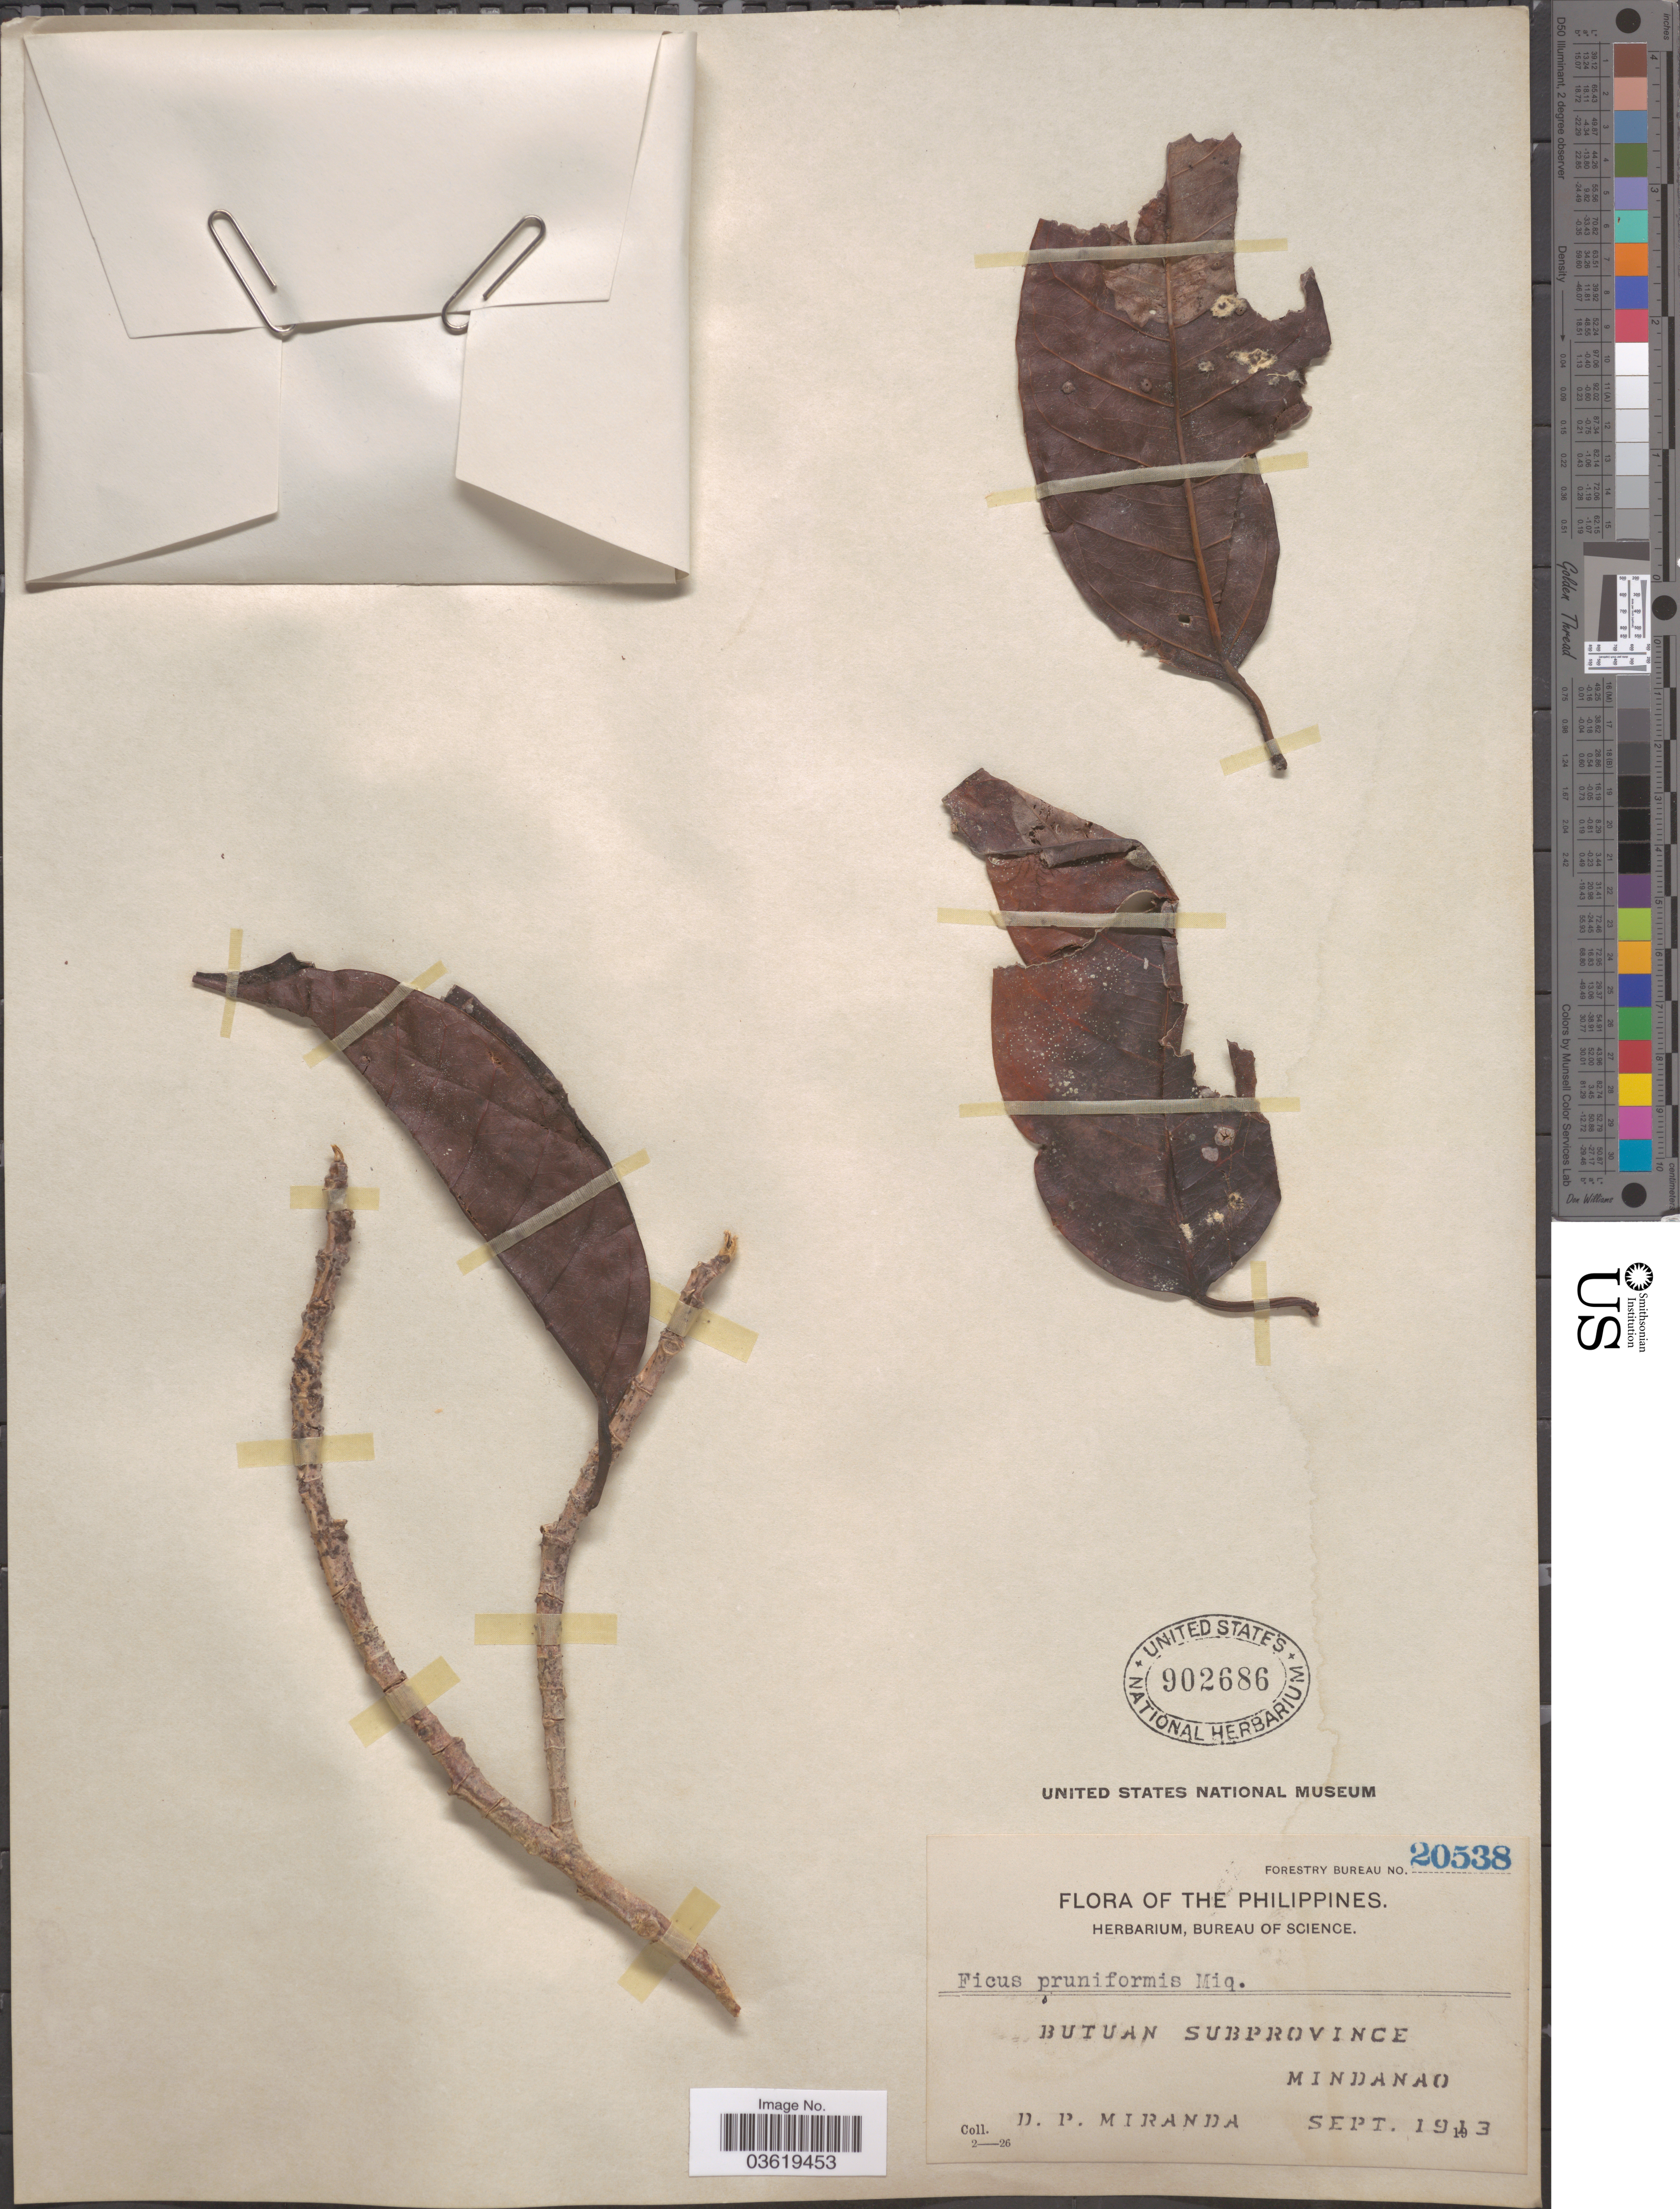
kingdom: Plantae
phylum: Tracheophyta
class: Magnoliopsida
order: Rosales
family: Moraceae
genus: Ficus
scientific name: Ficus pruniformis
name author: Blume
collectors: D. P. Miranda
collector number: Forestry Bureau 20538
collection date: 1913-09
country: Philippines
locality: Butuan Subprovince. Mindanao.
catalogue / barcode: US 902686